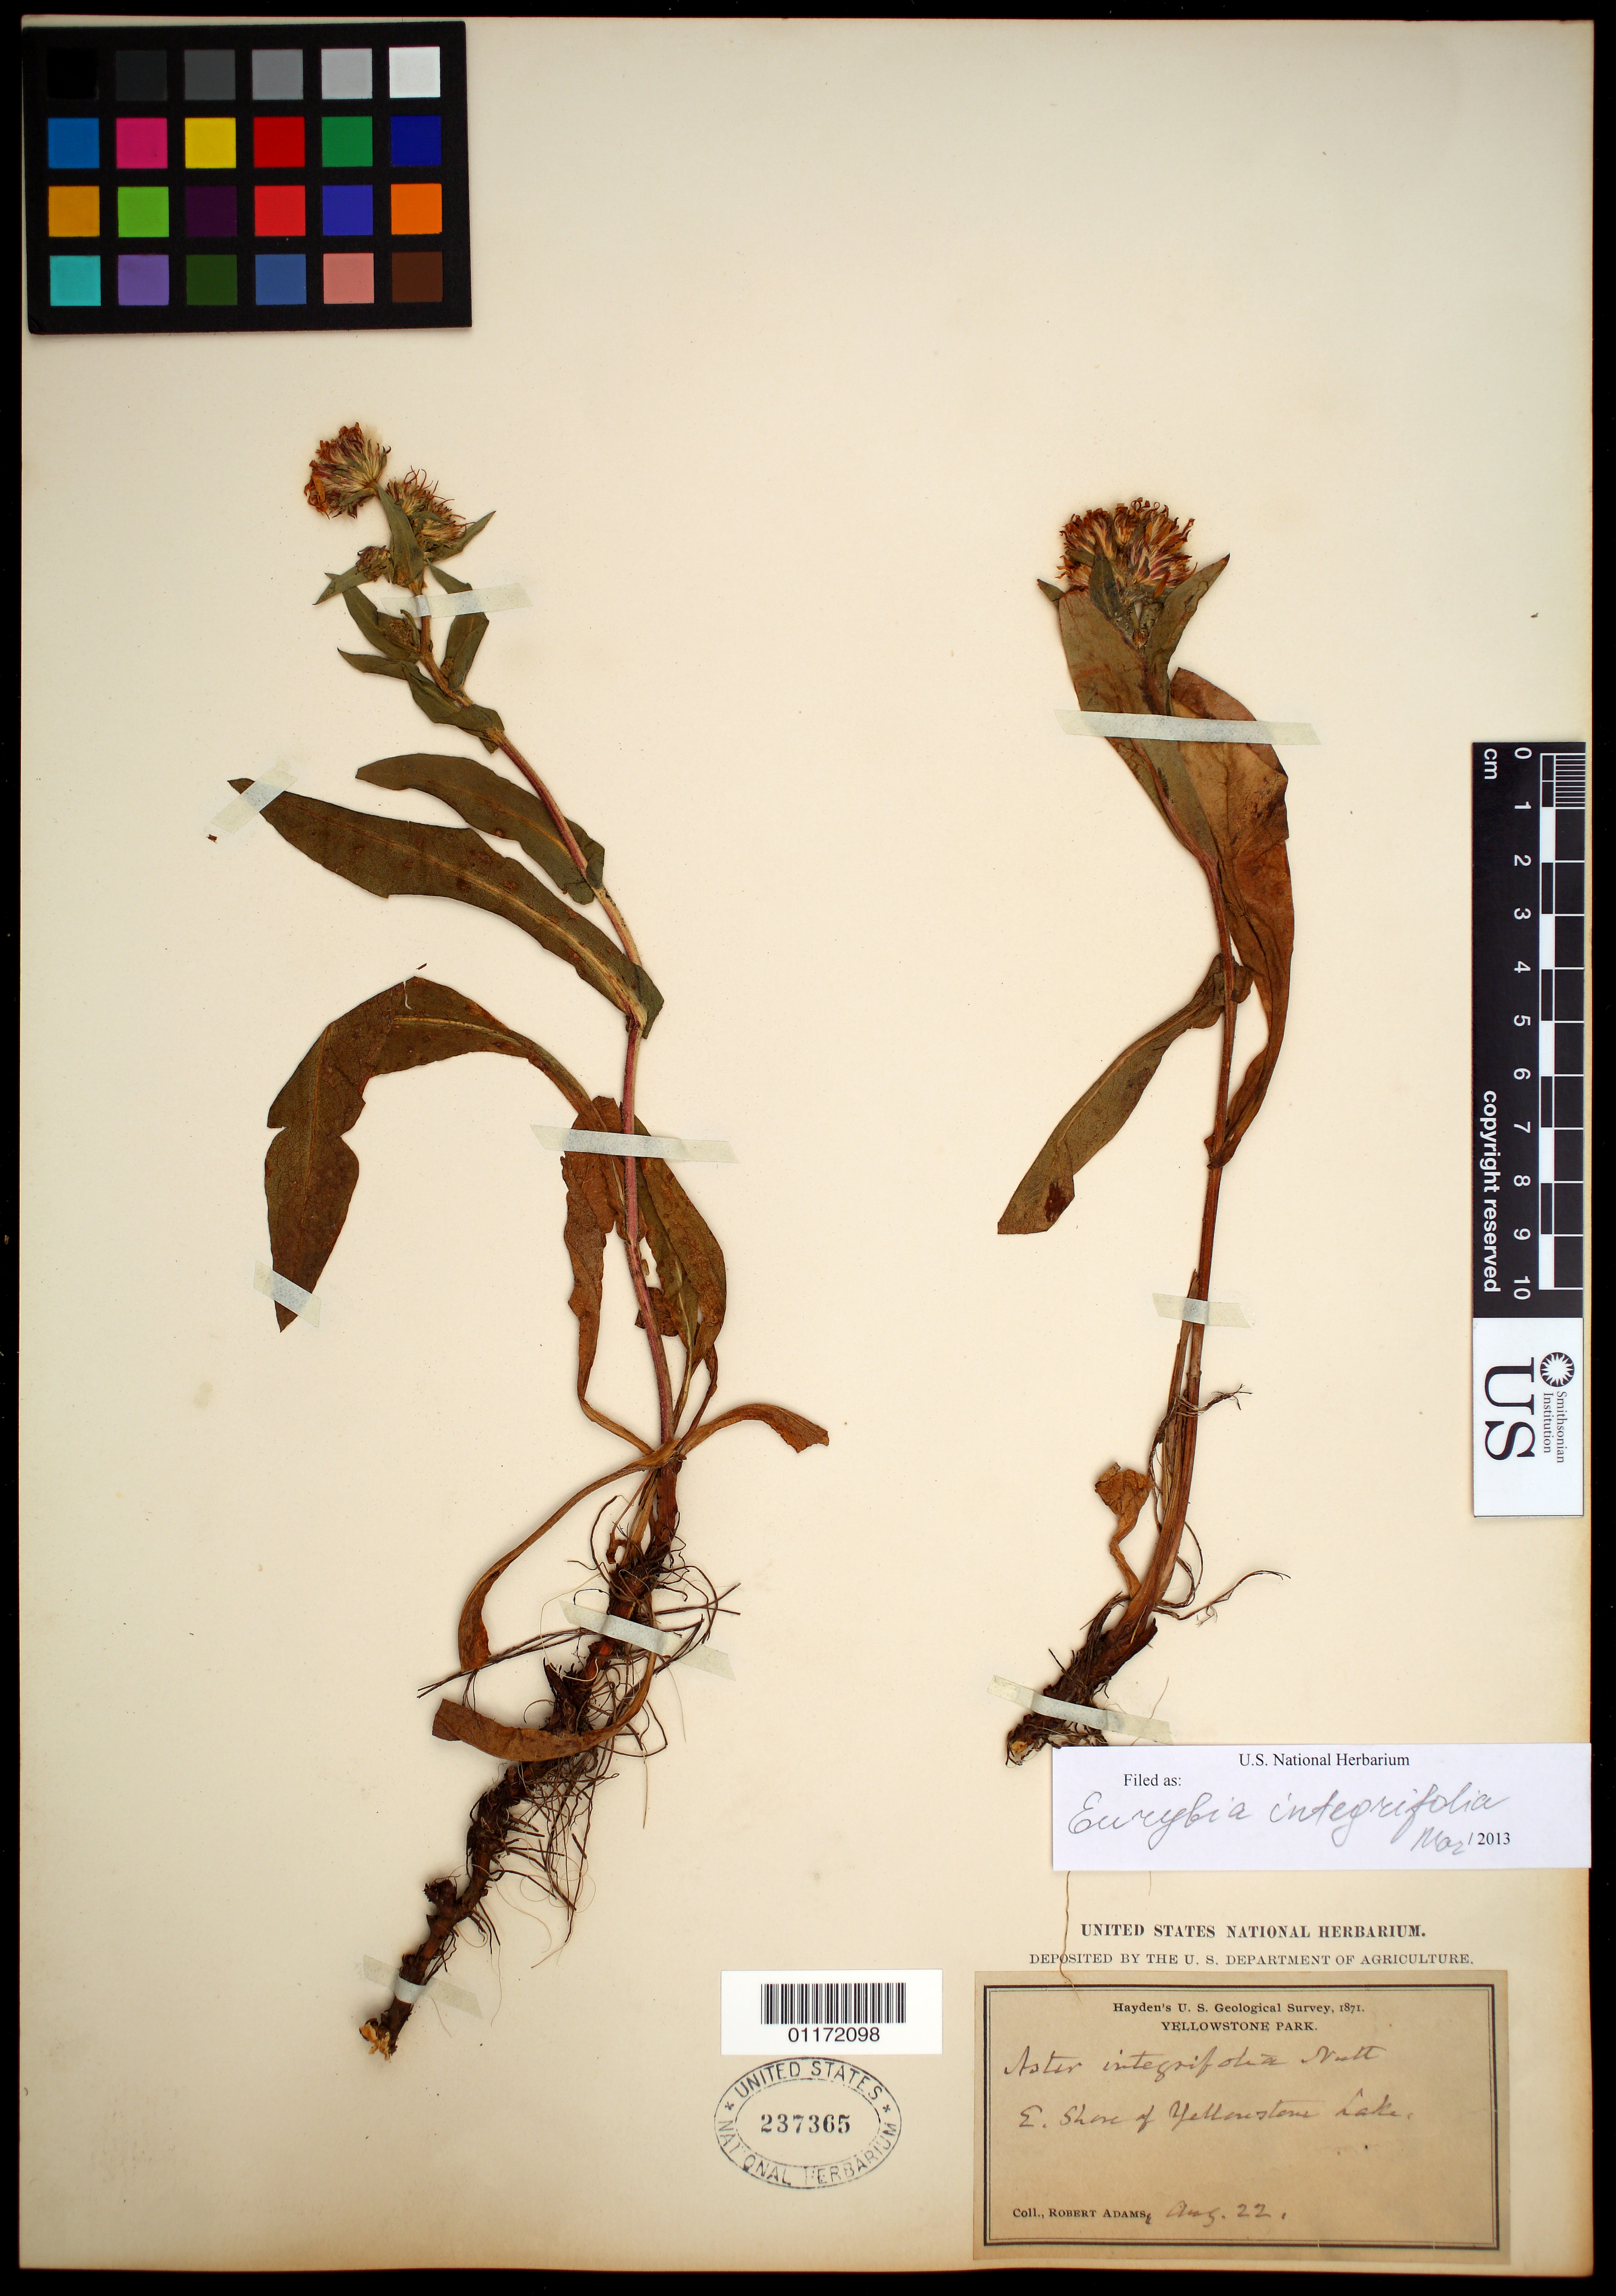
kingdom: Plantae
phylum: Tracheophyta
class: Magnoliopsida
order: Asterales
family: Asteraceae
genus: Eurybia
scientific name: Eurybia integrifolia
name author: (Nutt.) G.L. Nesom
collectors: R. Adams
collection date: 1871-08-22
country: United States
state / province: Wyoming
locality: Yellowstone Lake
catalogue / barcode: US 237365